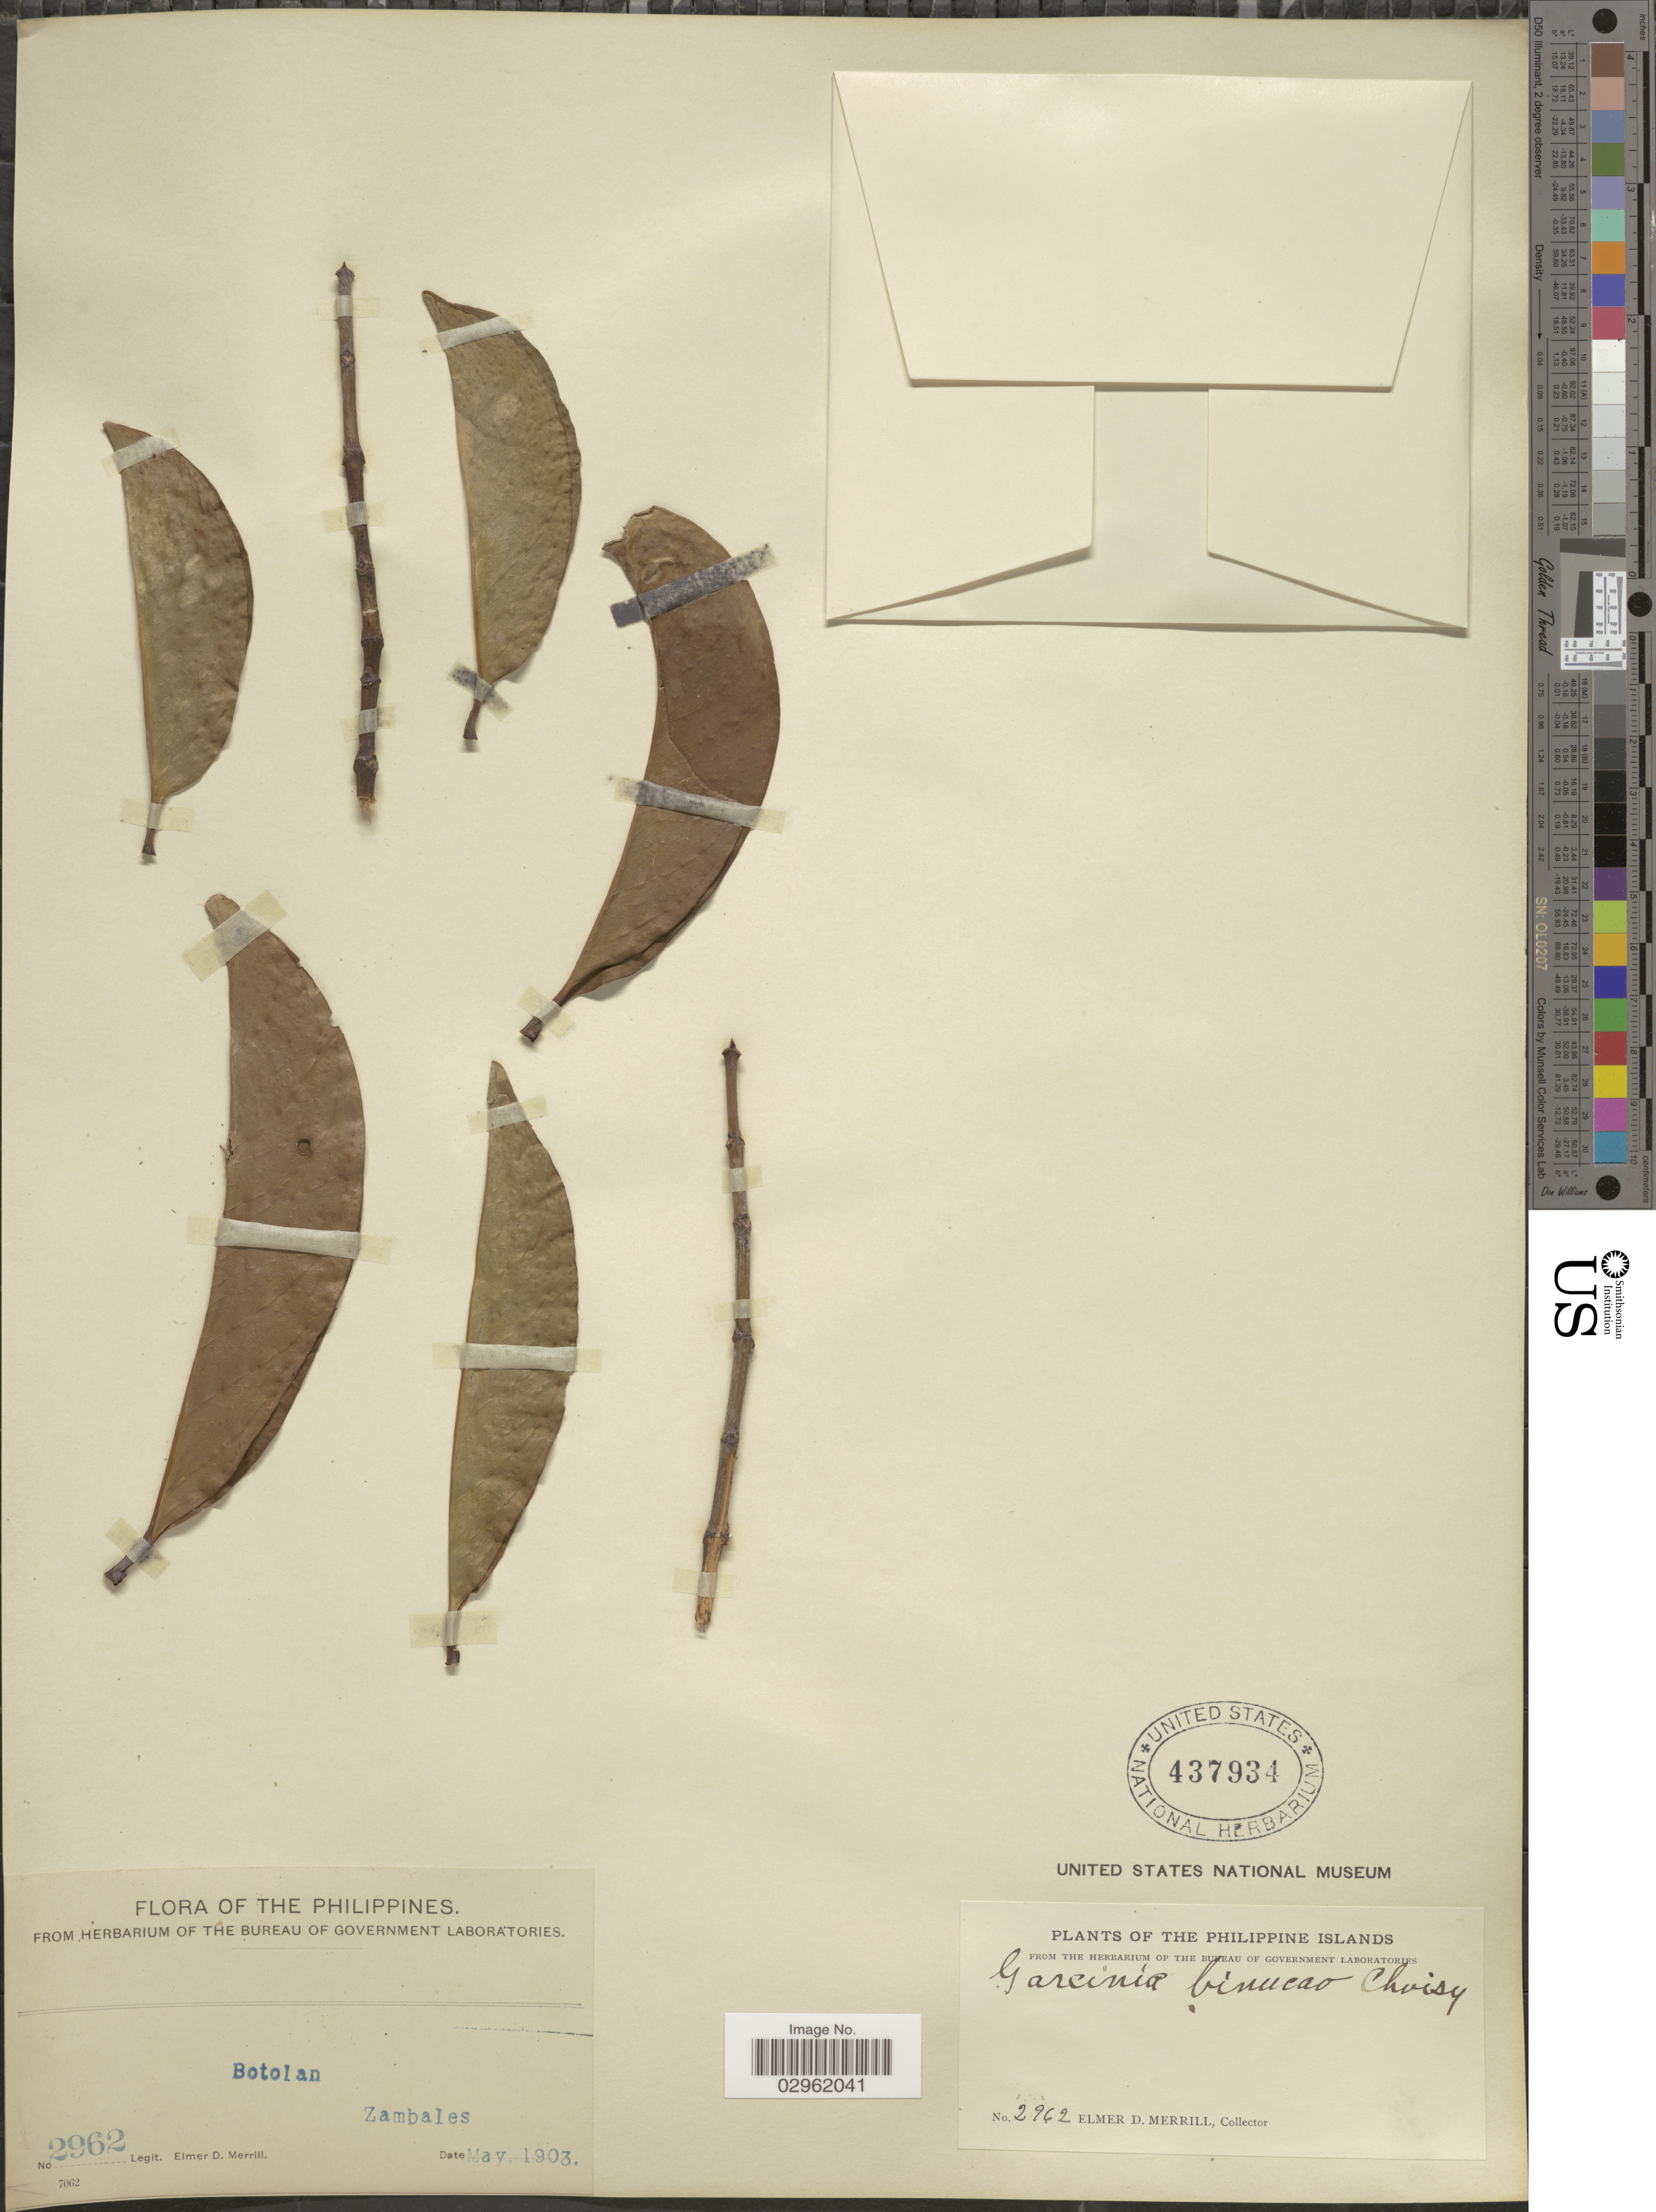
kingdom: Plantae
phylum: Tracheophyta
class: Magnoliopsida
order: Malpighiales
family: Clusiaceae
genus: Garcinia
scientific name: Garcinia binucao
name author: (Blanco) Choisy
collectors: E. D. Merrill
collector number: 2962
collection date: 1903-05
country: Philippines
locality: Philippine Islands. Botolan. Zambales.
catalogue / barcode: US 437934